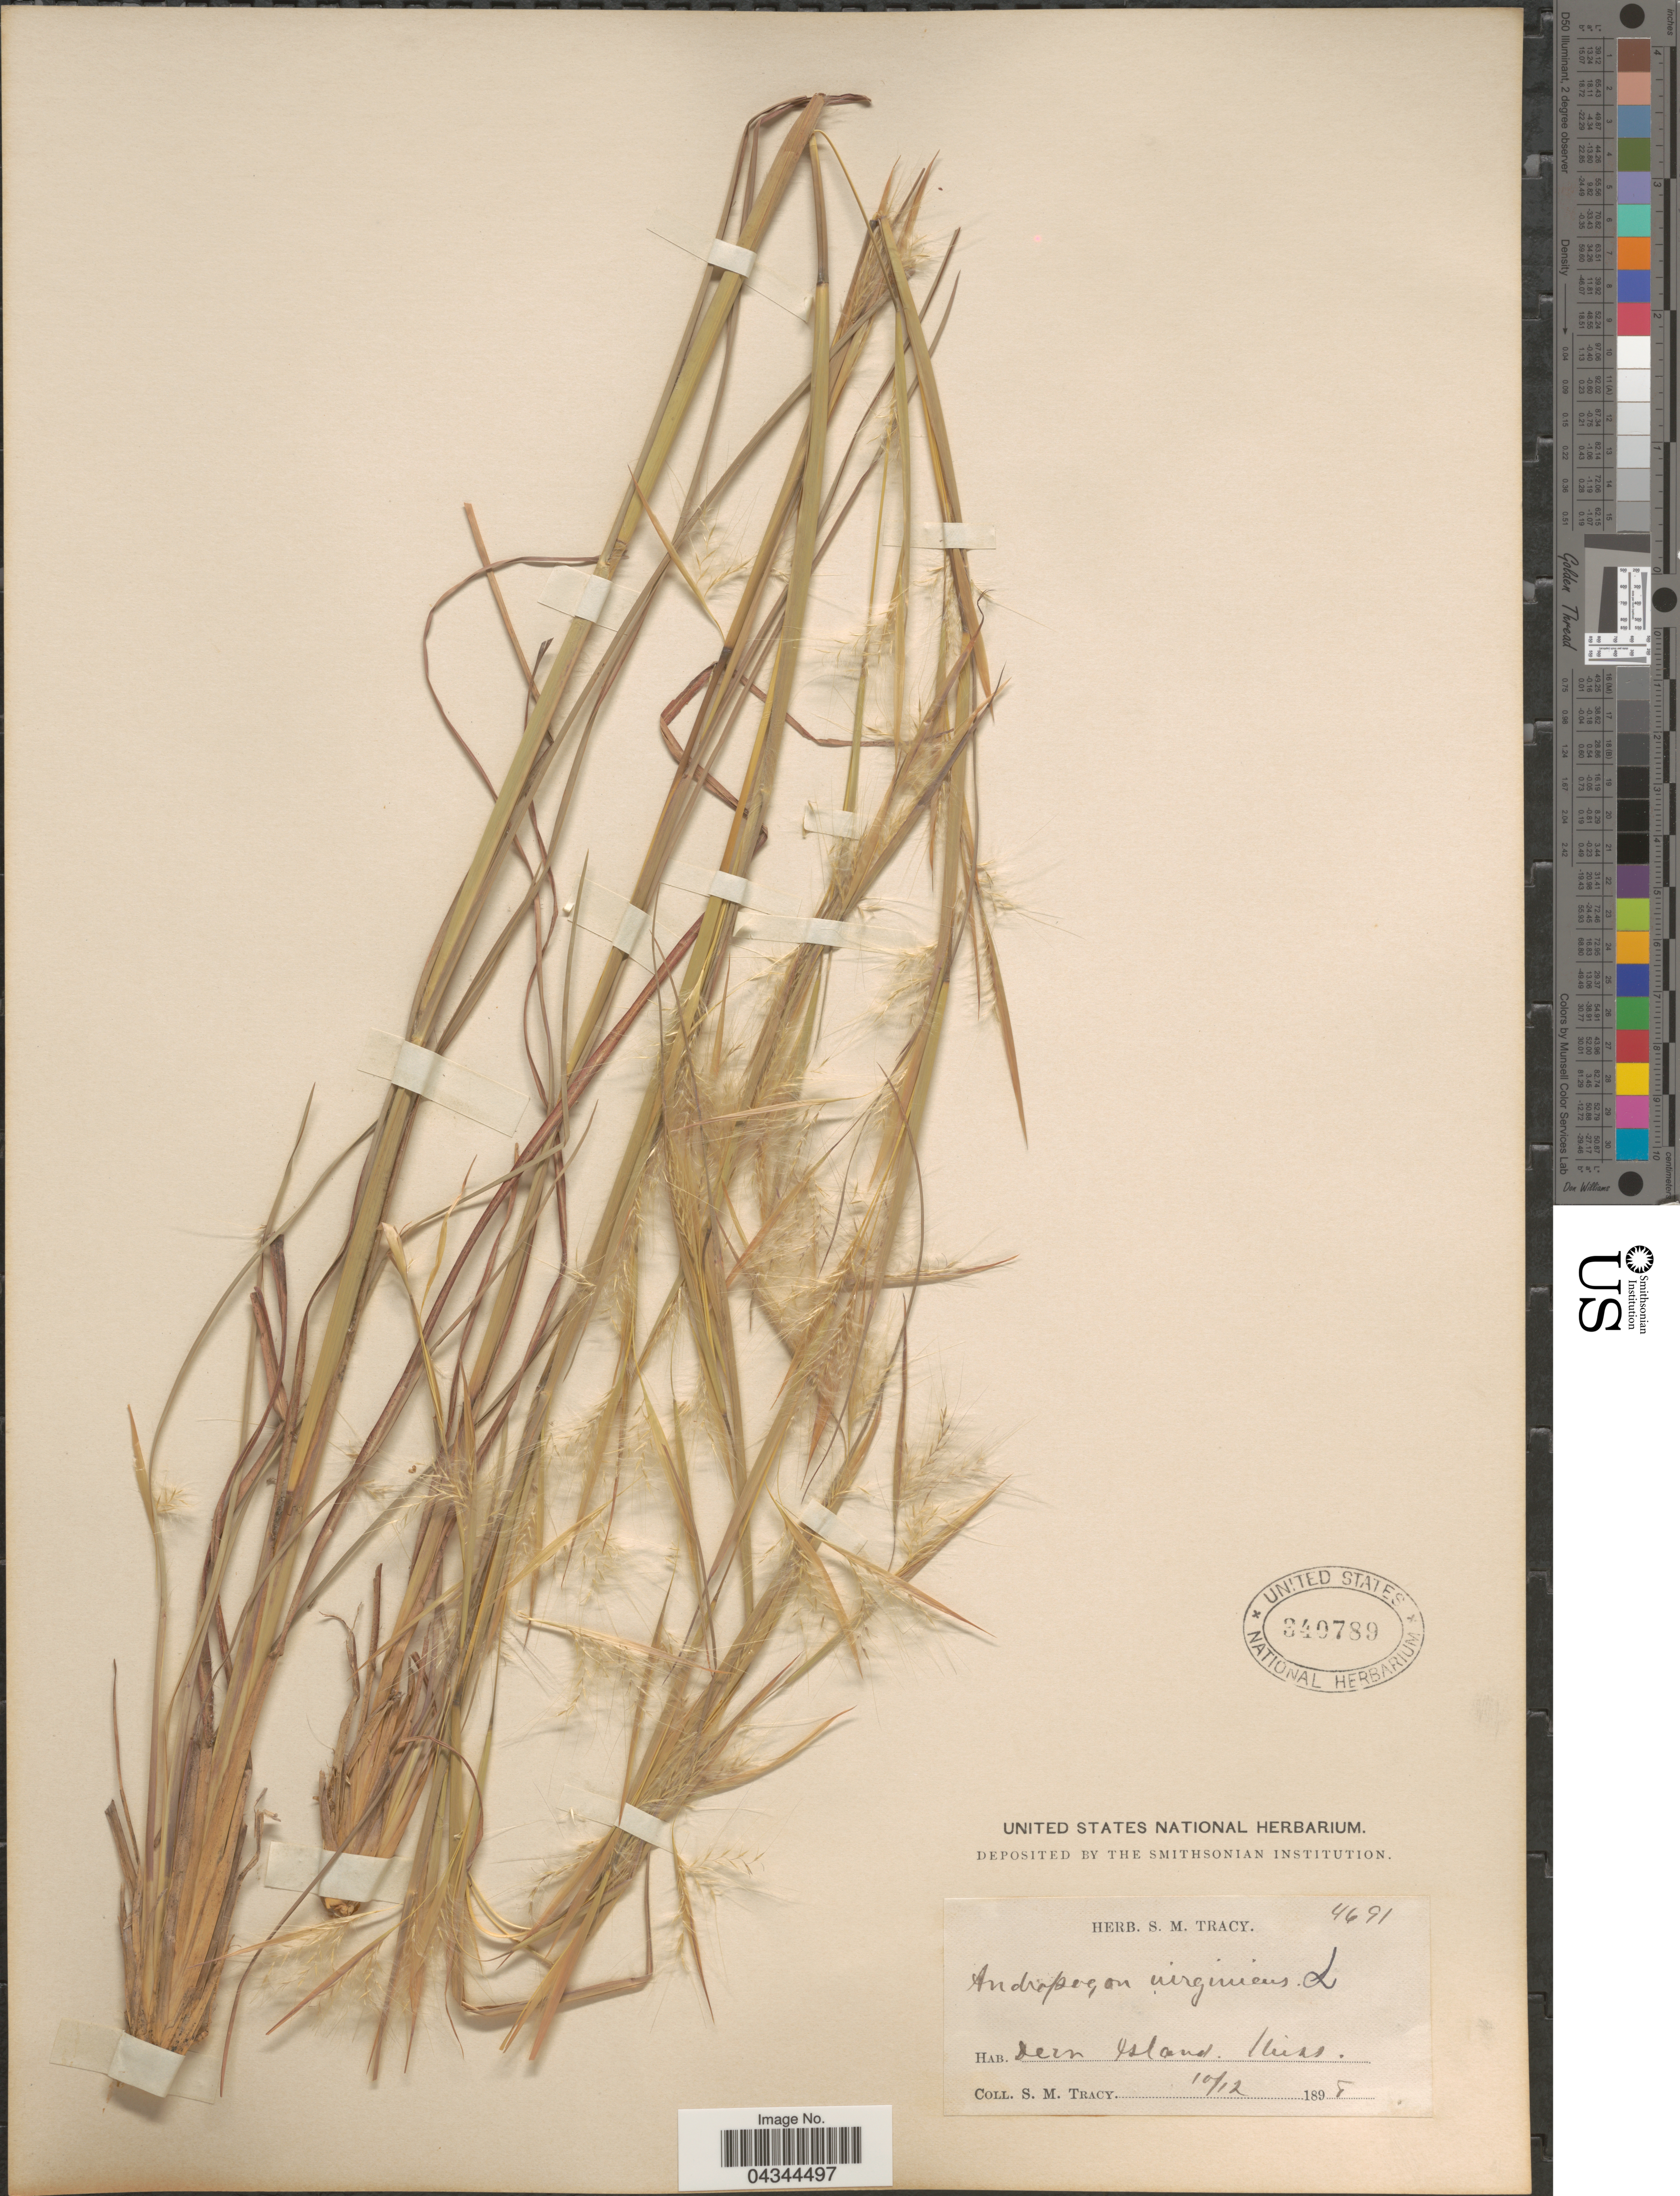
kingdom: Plantae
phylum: Tracheophyta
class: Liliopsida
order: Poales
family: Poaceae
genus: Andropogon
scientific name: Andropogon virginicus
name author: L.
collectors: S. M. Tracy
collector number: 4691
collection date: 1898-10-12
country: United States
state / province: Mississippi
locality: Deer Island.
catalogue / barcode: US 340789